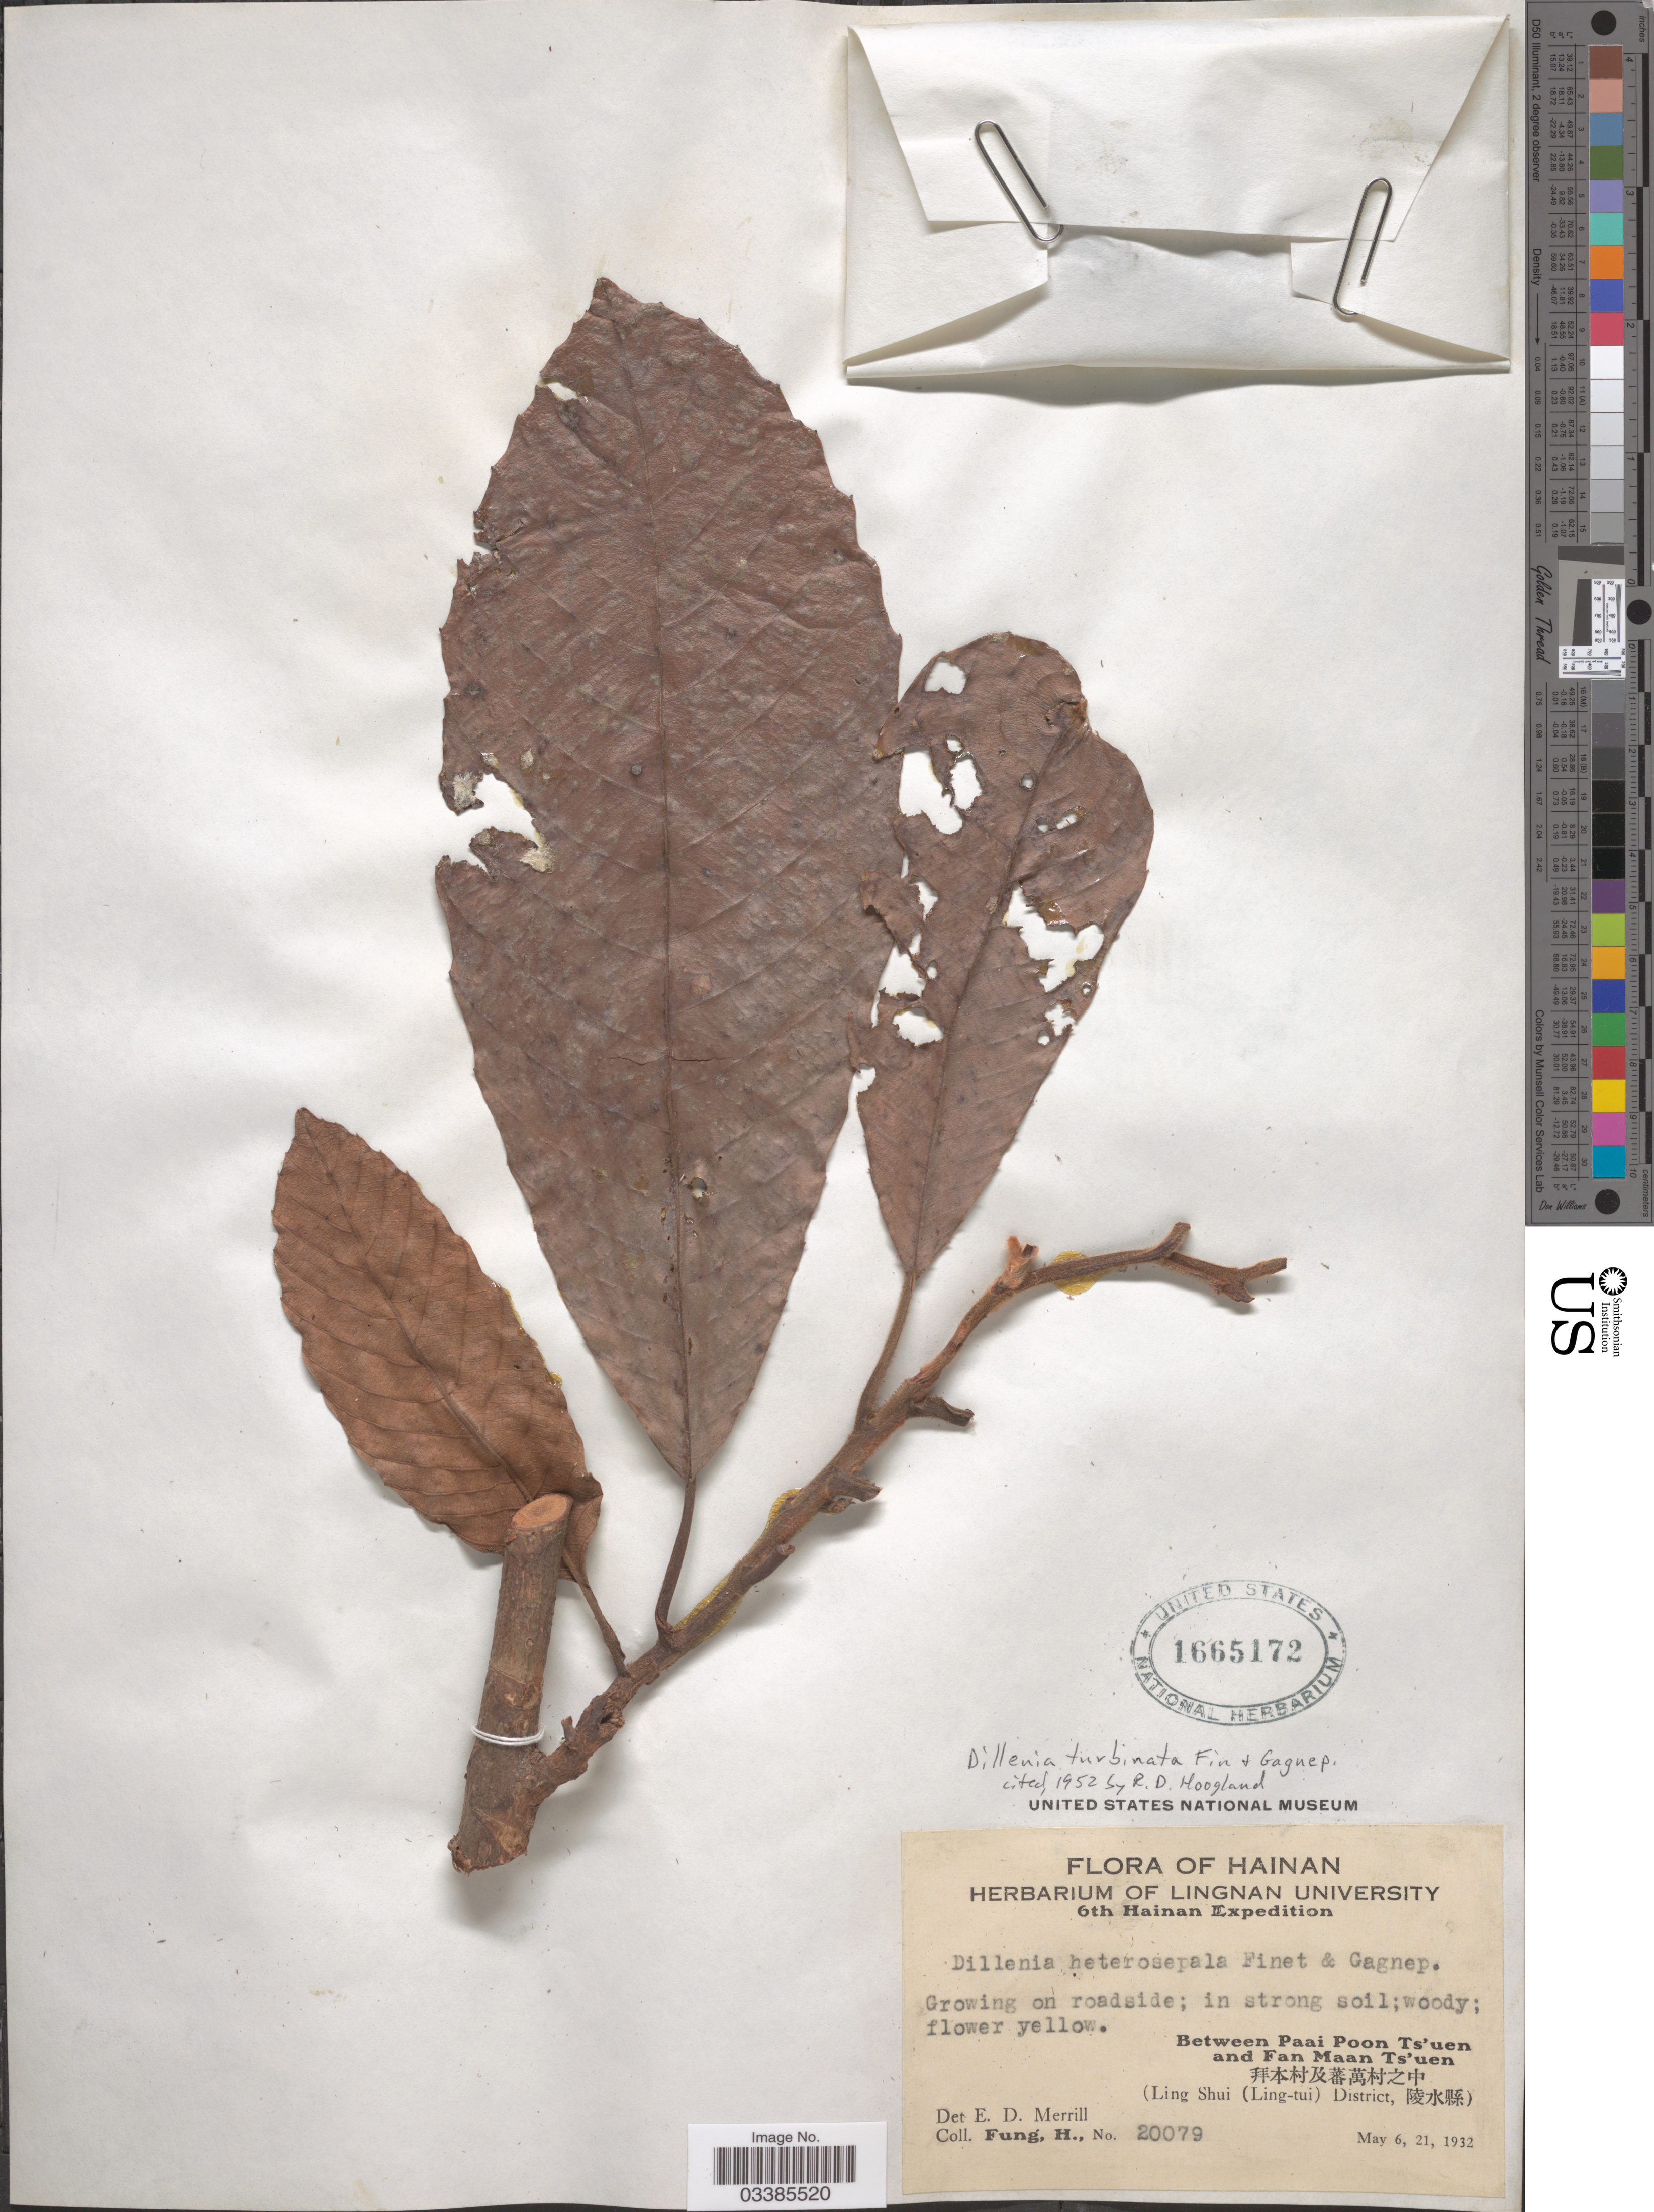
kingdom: Plantae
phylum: Tracheophyta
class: Magnoliopsida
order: Dilleniales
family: Dilleniaceae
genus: Dillenia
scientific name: Dillenia turbinata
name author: Finet & Gagnep.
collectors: H. Fung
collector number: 20079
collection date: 1932-05-06/1932-05-21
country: China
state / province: Hainan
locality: On roadside. Between Paai Poon Ts'uen and Fan Maan Ts'uen. X. (Ling Shui (Ling0tui) District, X).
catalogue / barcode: US 1665172